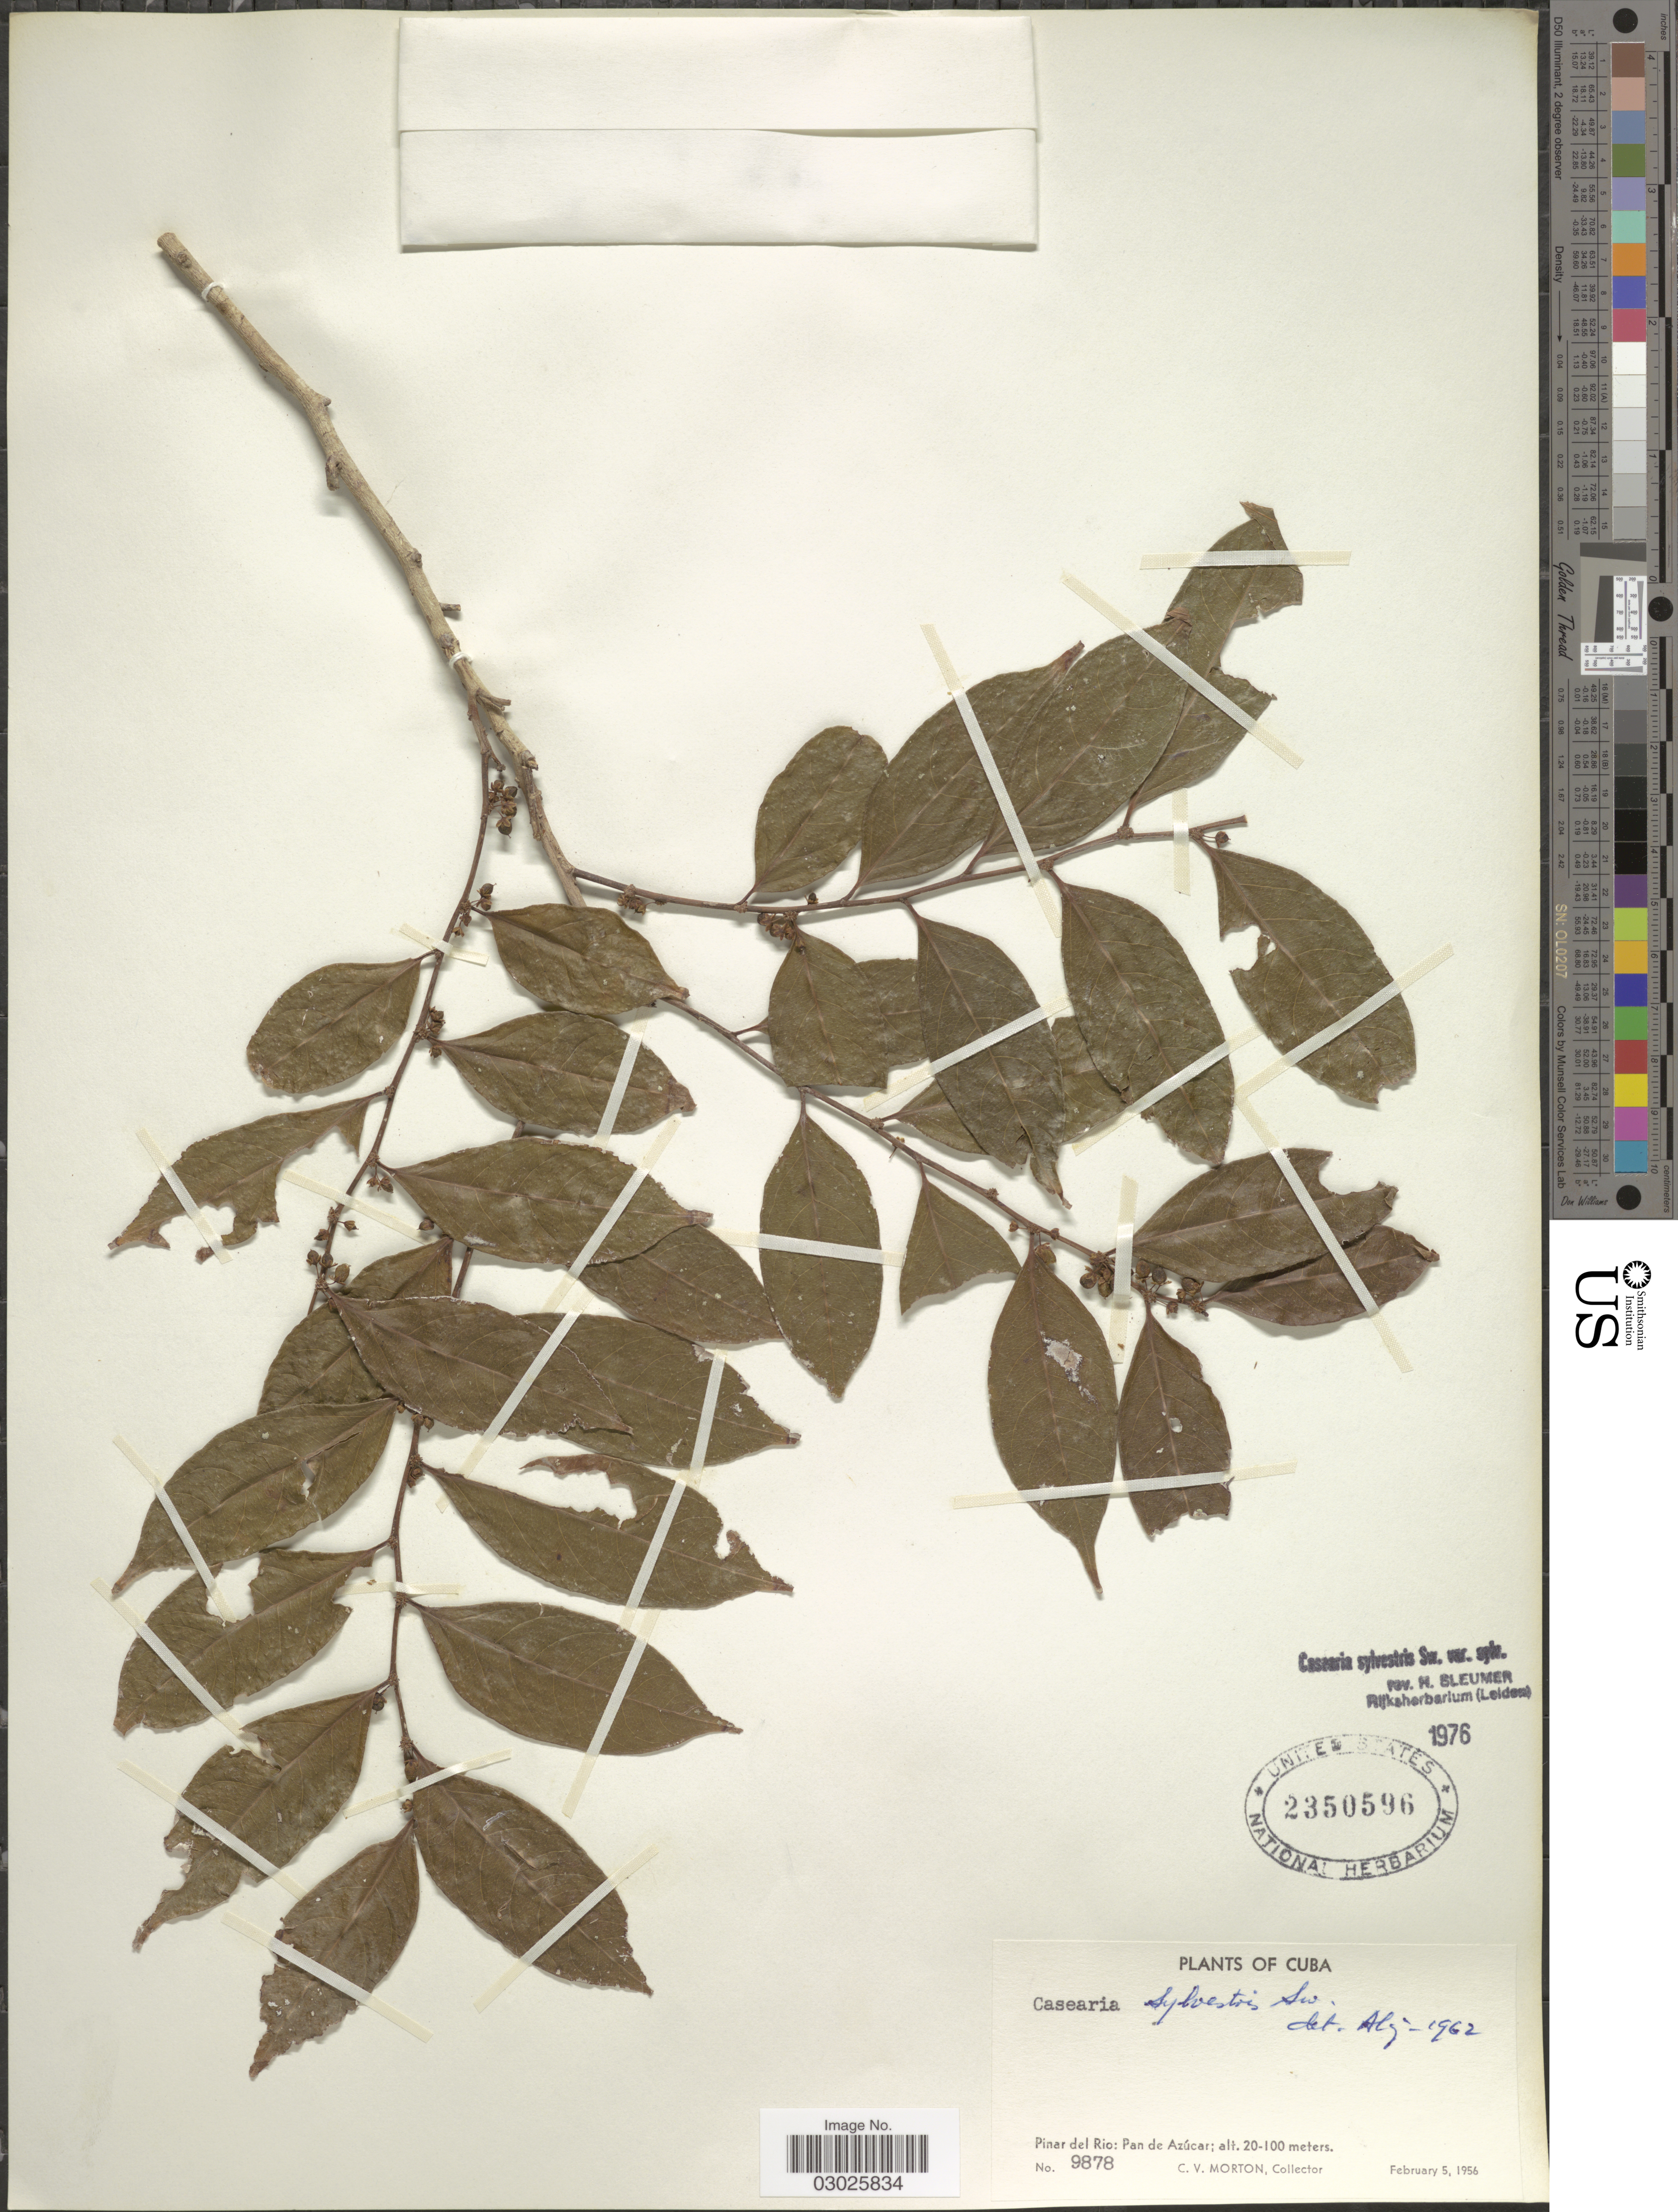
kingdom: Plantae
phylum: Tracheophyta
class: Magnoliopsida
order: Malpighiales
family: Salicaceae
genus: Casearia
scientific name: Casearia sylvestris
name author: Sw.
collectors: C. V. Morton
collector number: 9878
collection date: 1956-02-05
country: Cuba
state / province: Pinar del Río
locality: Pinar del Rio: Pan de Azúcar.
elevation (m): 20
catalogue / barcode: US 2350596